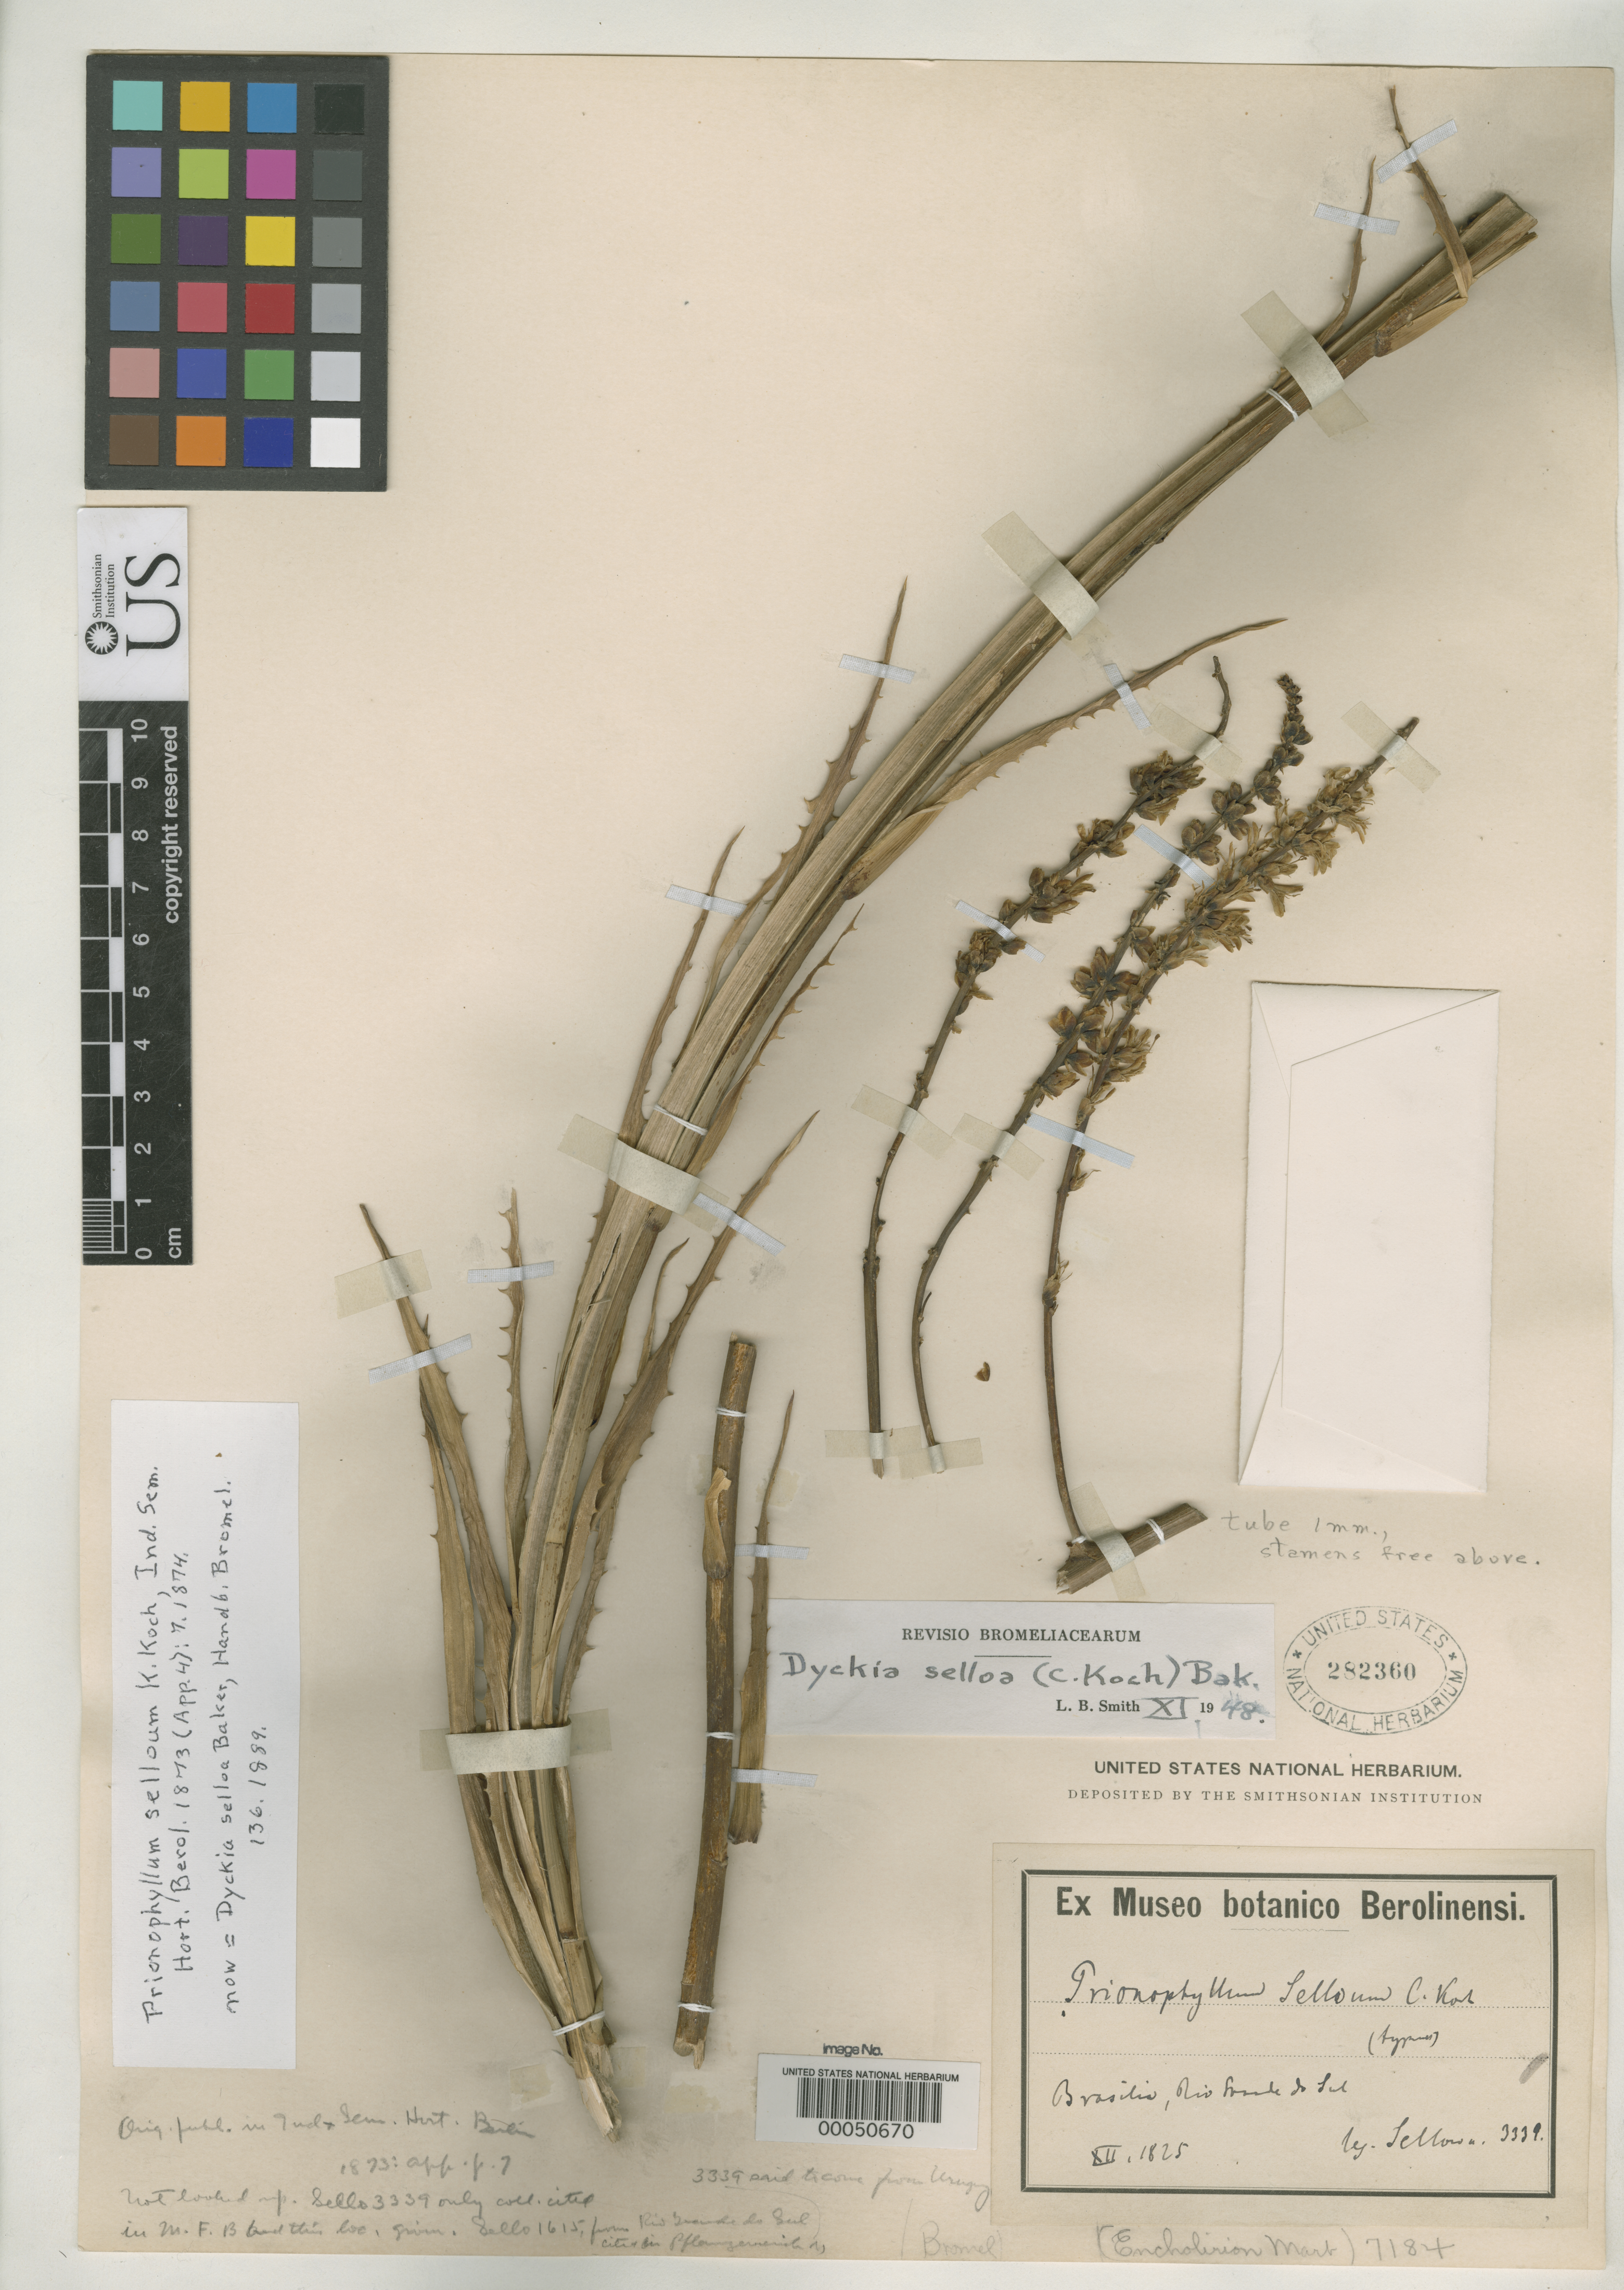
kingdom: Plantae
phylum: Tracheophyta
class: Liliopsida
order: Poales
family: Bromeliaceae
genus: Prionophyllum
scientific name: Prionophyllum selloum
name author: K. Koch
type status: Isotype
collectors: F. Sellow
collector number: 3339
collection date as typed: Dec 1825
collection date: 1825-12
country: Brazil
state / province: Rio Grande do Sul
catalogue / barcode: US 282360